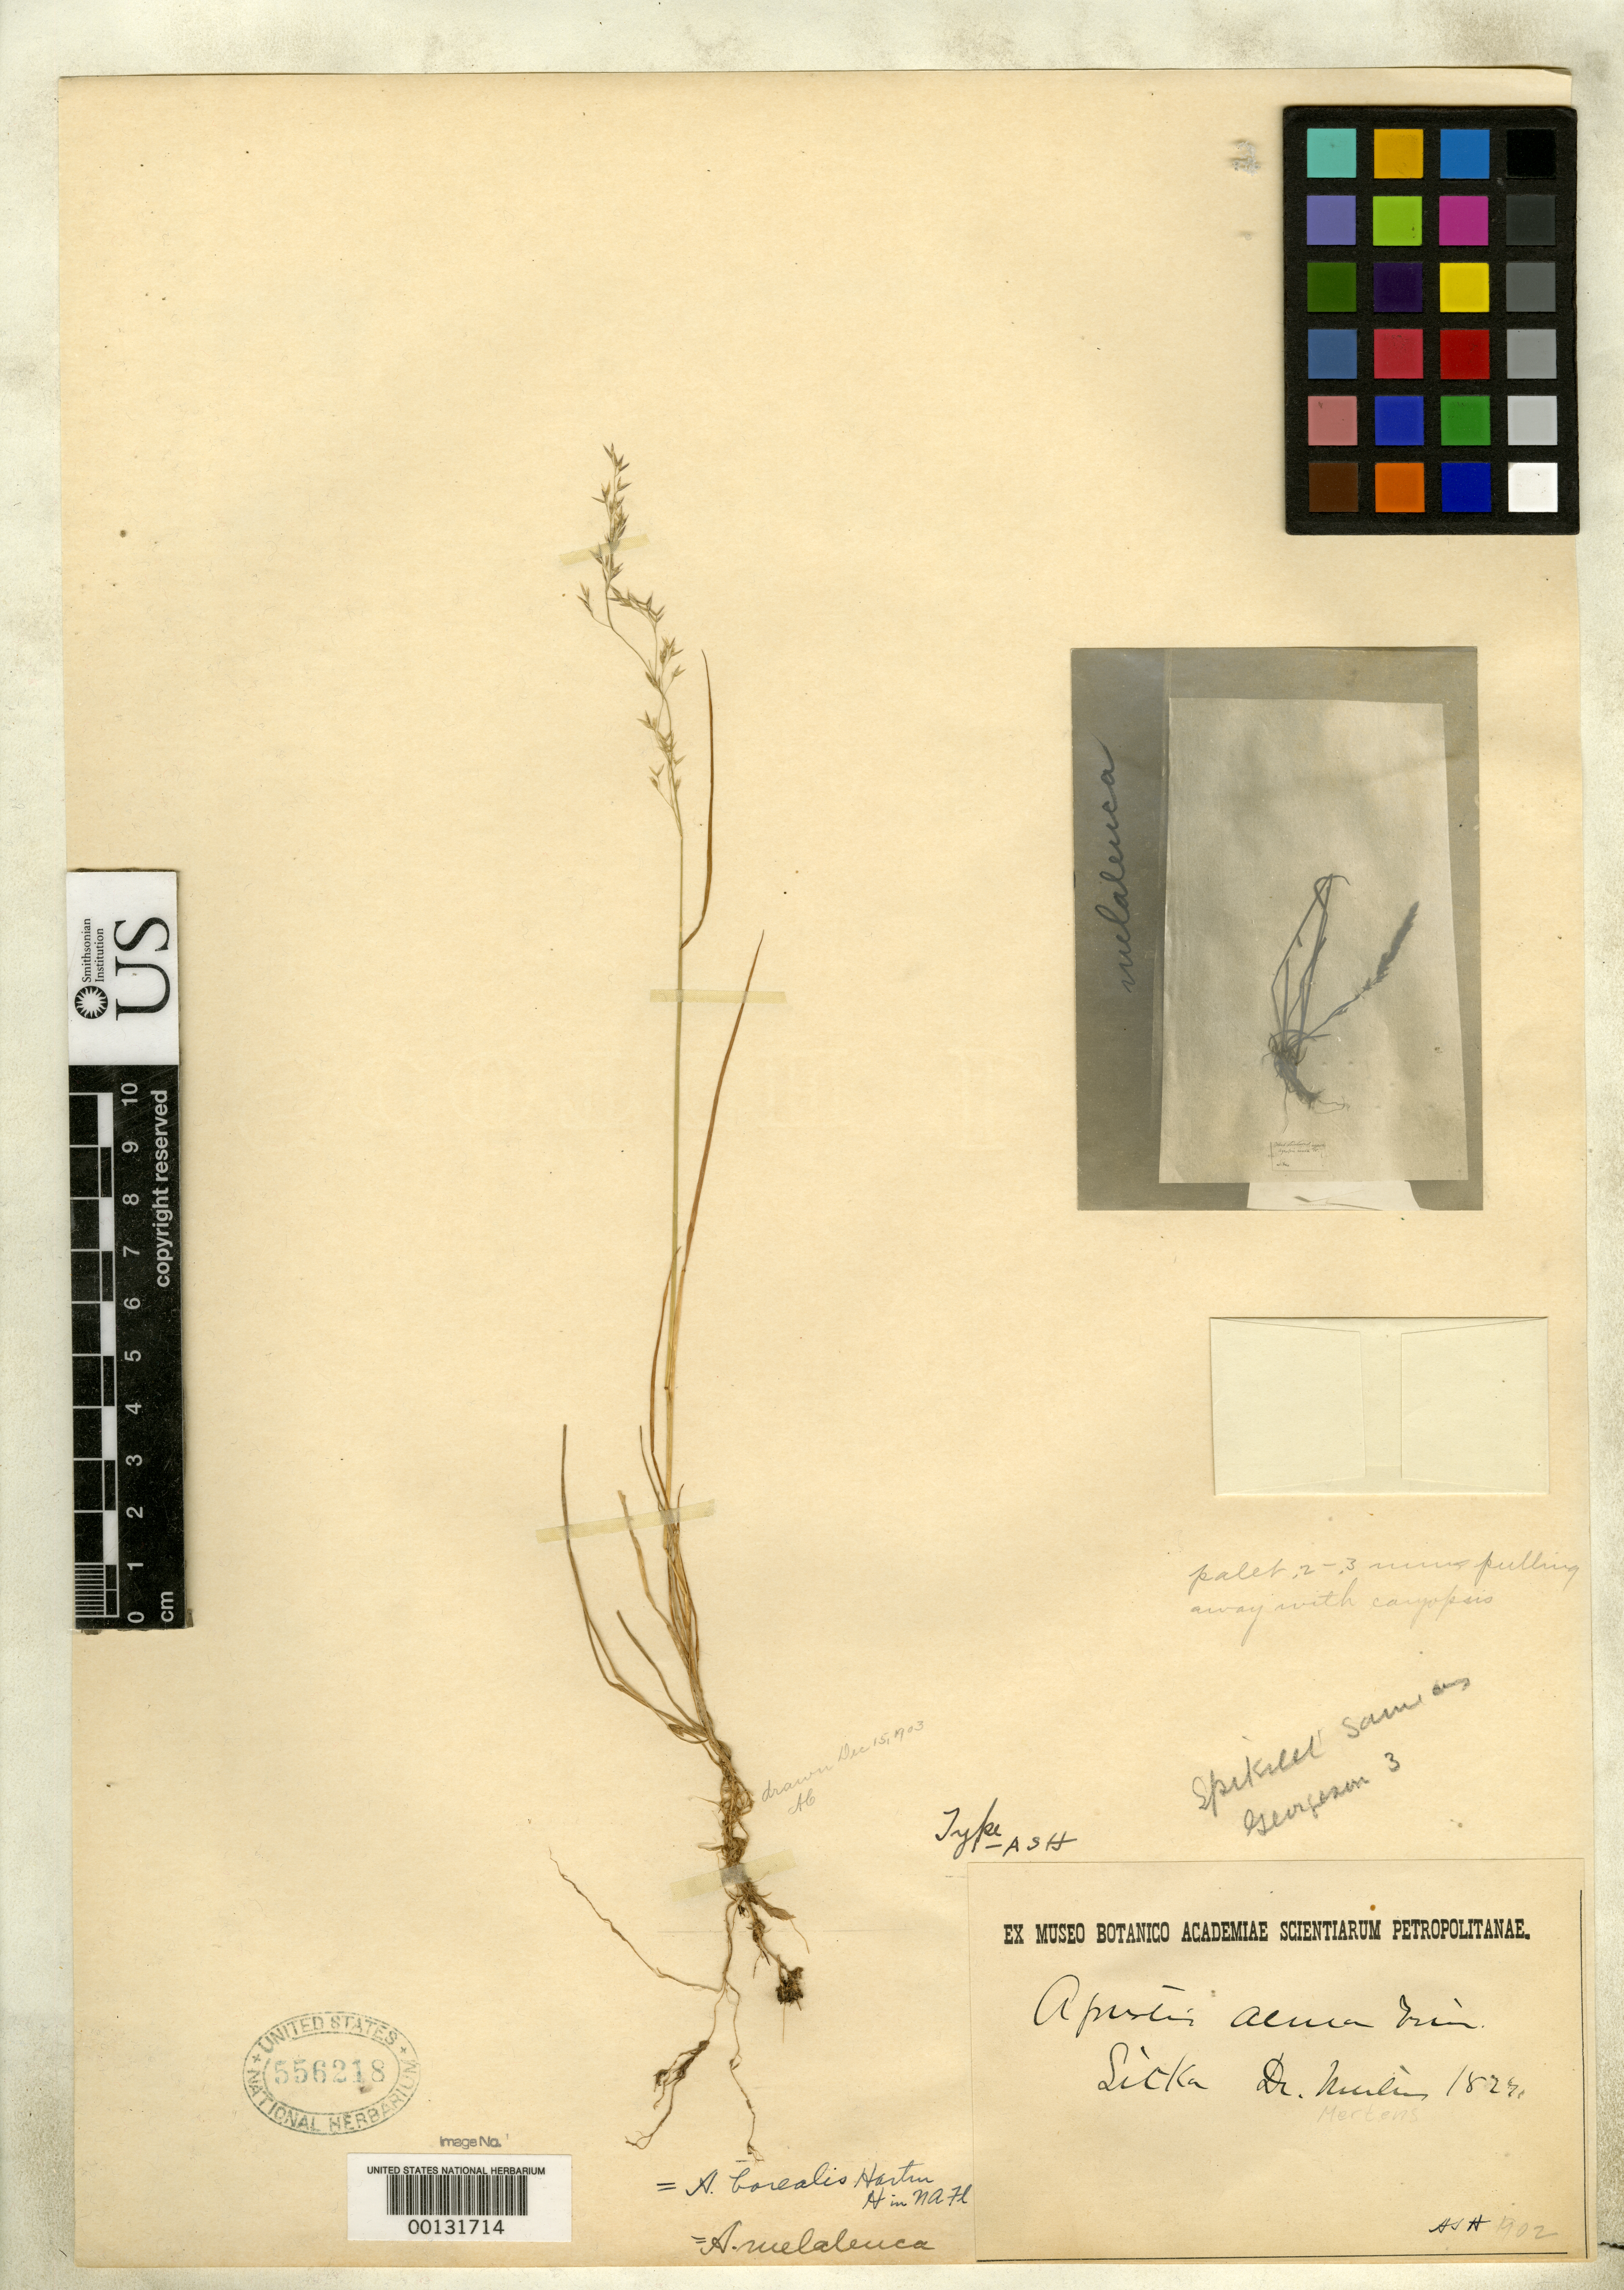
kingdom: Plantae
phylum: Tracheophyta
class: Liliopsida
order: Poales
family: Poaceae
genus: Agrostis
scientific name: Agrostis aenea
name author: Trin.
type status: Isotype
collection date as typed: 1829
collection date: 1829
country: United States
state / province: Alaska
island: Unalaska Island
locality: Unalaska.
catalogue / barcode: US 556218